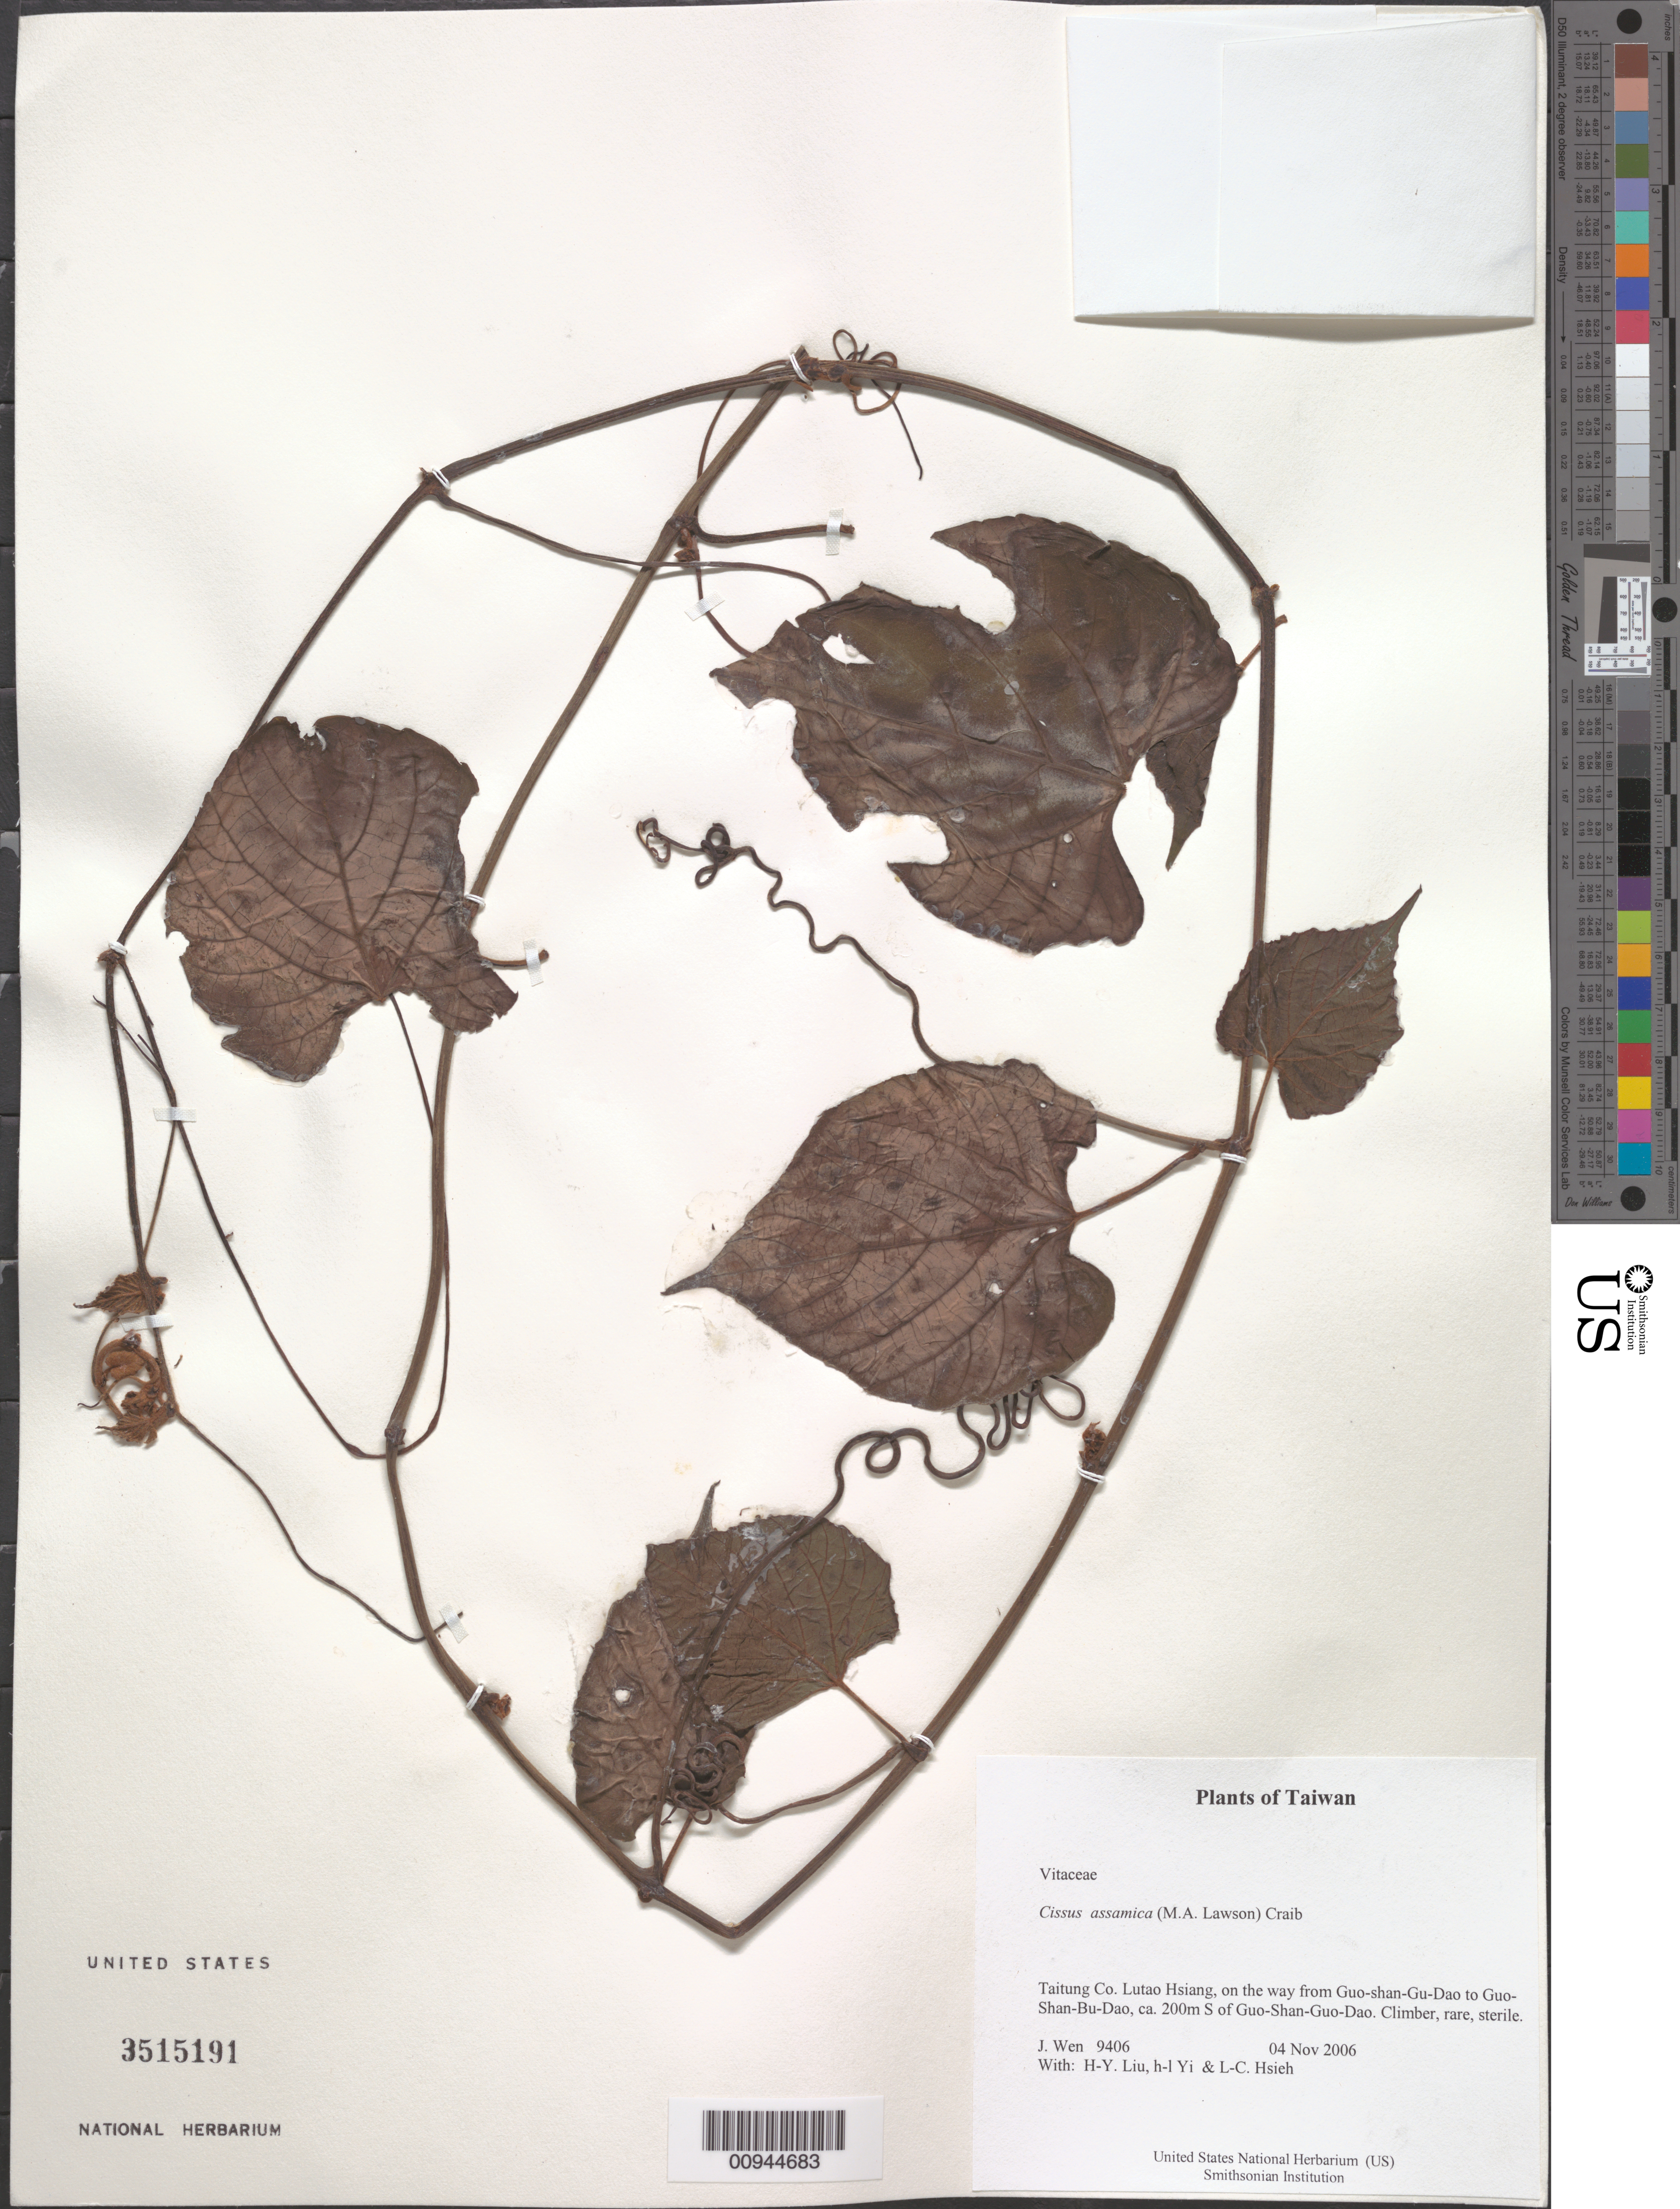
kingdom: Plantae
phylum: Tracheophyta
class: Magnoliopsida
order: Vitales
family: Vitaceae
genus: Cissus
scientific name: Cissus assamica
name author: (M.A. Lawson) Craib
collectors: J. Wen, H. Liu & L. Hsieh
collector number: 9406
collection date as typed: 04 Nov 2006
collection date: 2006-11-04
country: Taiwan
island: Taiwan [Formosa]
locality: Lutao Hsiang, on the way from Guo-shan-Gu-Dao to Guo-Shan-Bu-Dao, ca. 200m S of Guo-Shan-Guo-Dao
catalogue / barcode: US 3515191